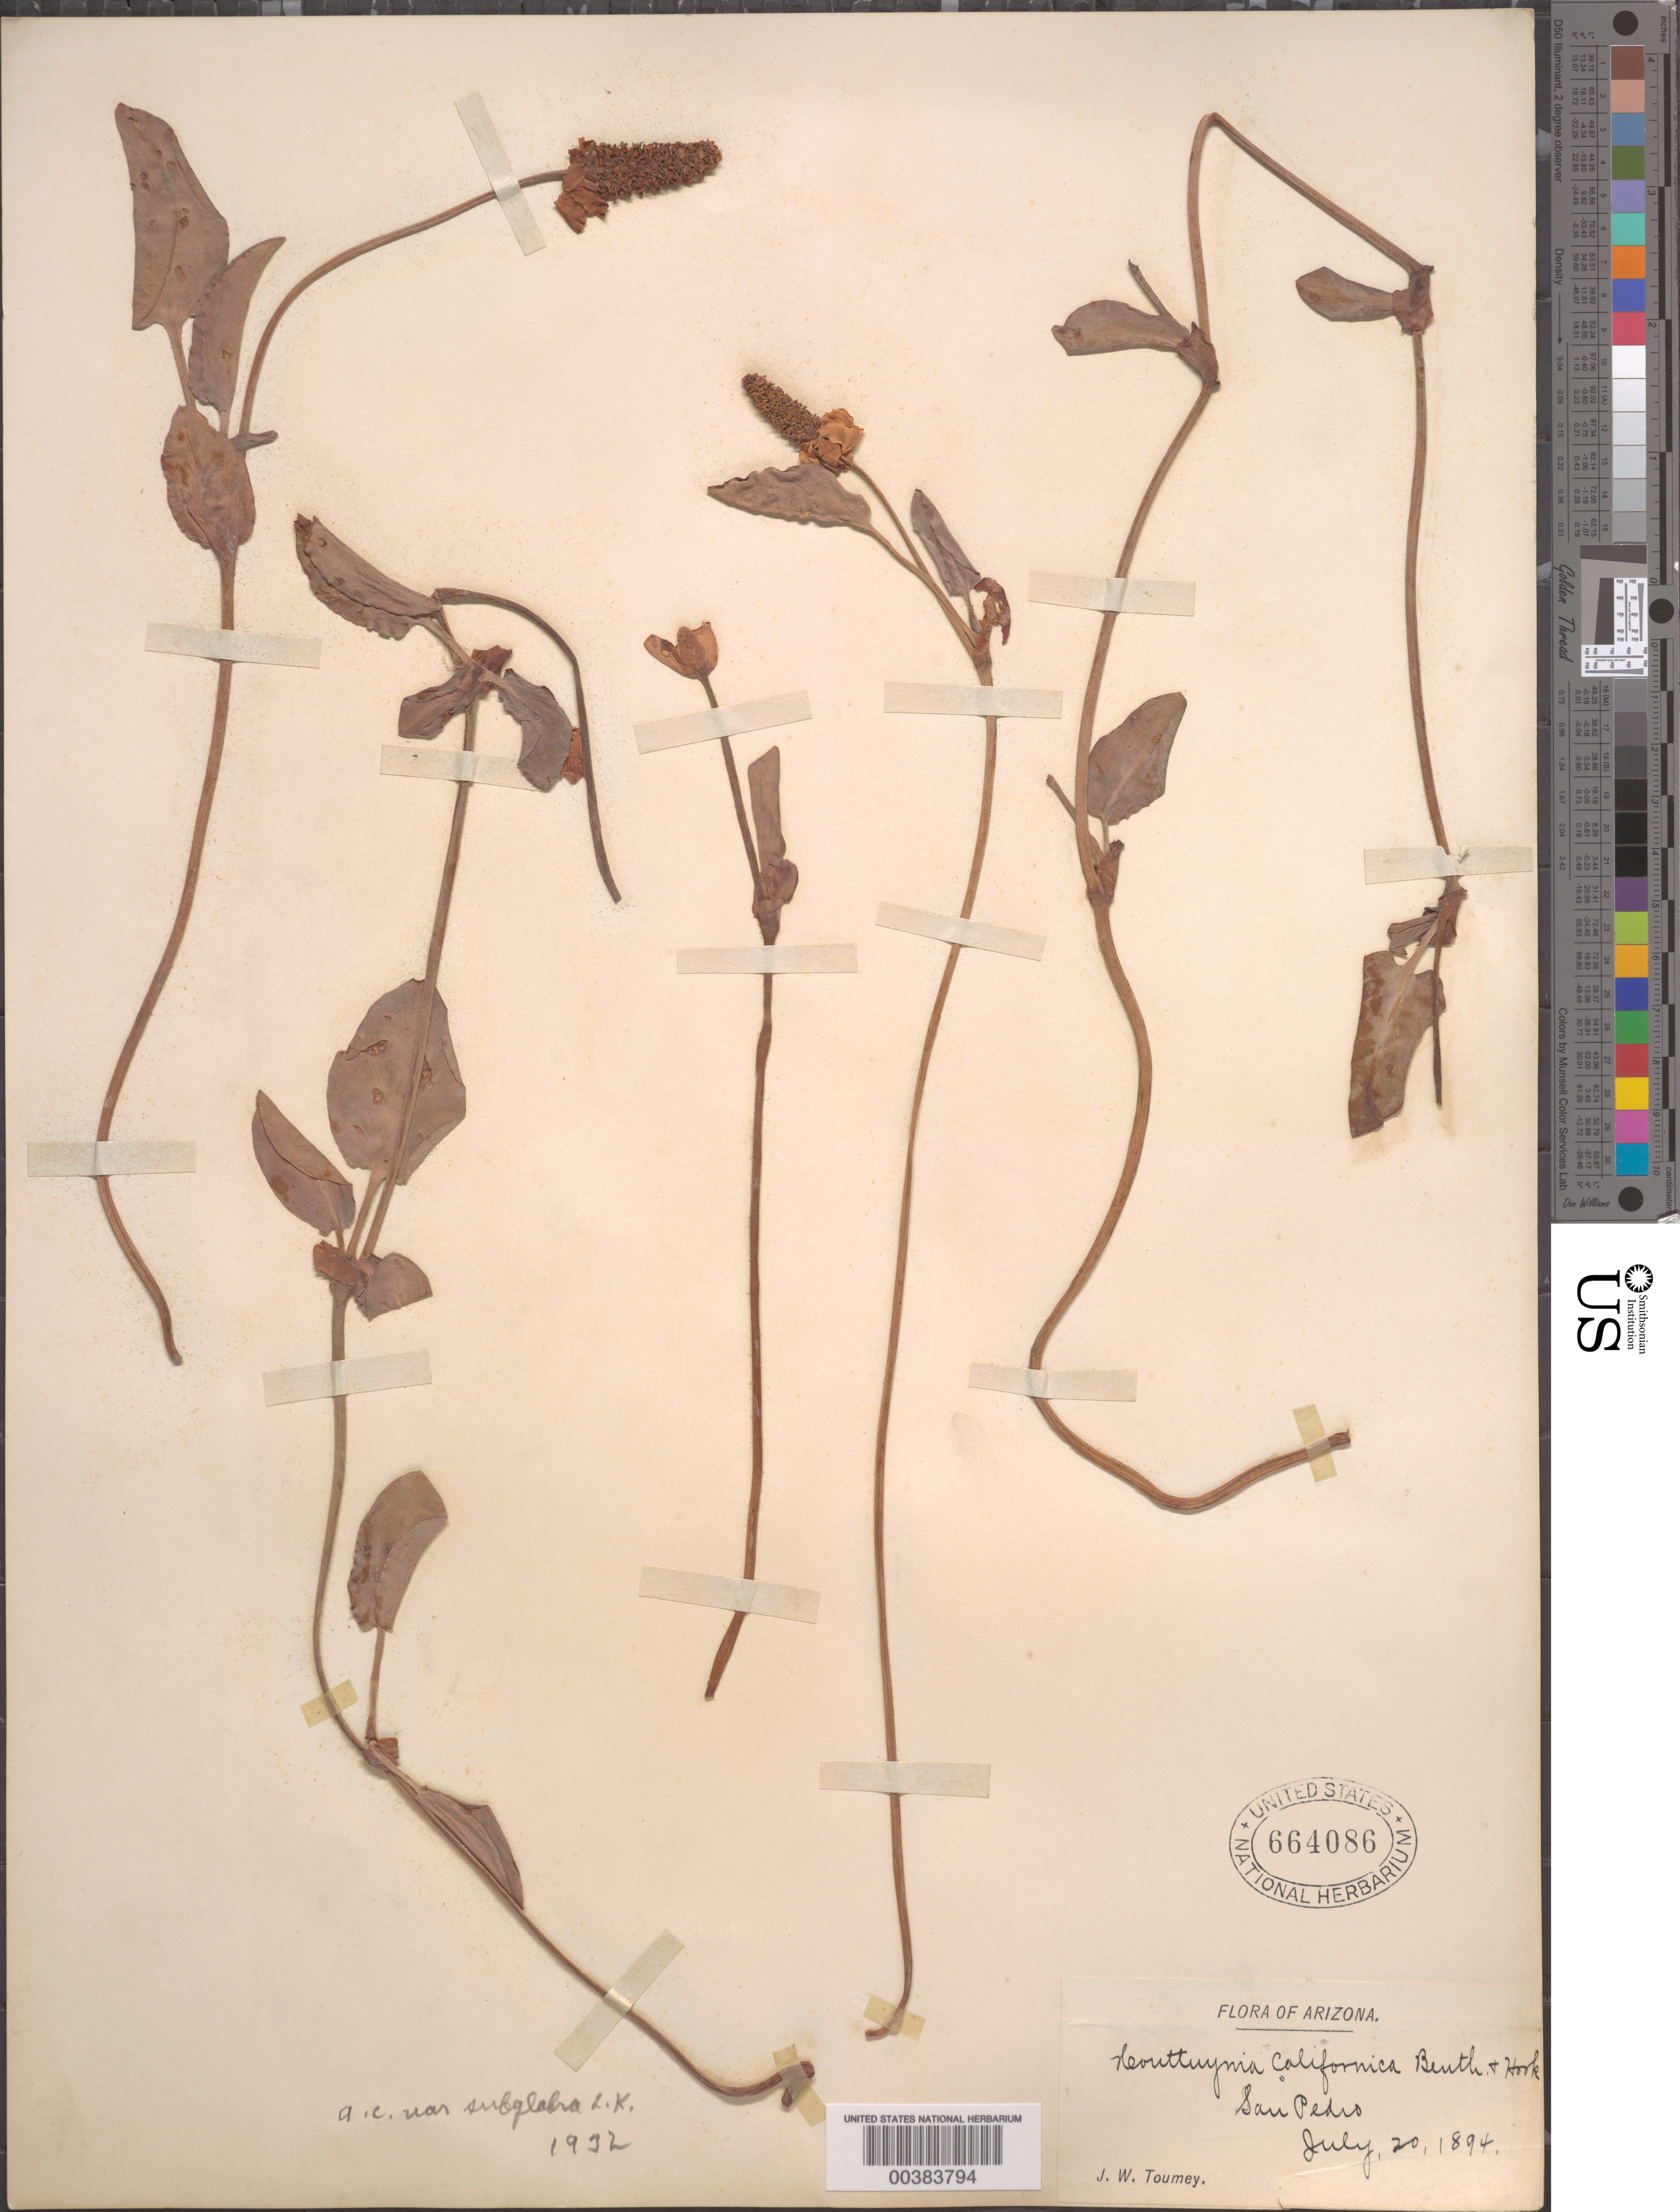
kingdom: Plantae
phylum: Tracheophyta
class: Magnoliopsida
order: Piperales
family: Saururaceae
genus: Anemopsis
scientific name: Anemopsis californica var. subglabra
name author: Kelso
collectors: J. W. Toumey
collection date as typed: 20 Jul 1894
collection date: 1894-07-20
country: United States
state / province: Arizona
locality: San pedro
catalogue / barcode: US 664086